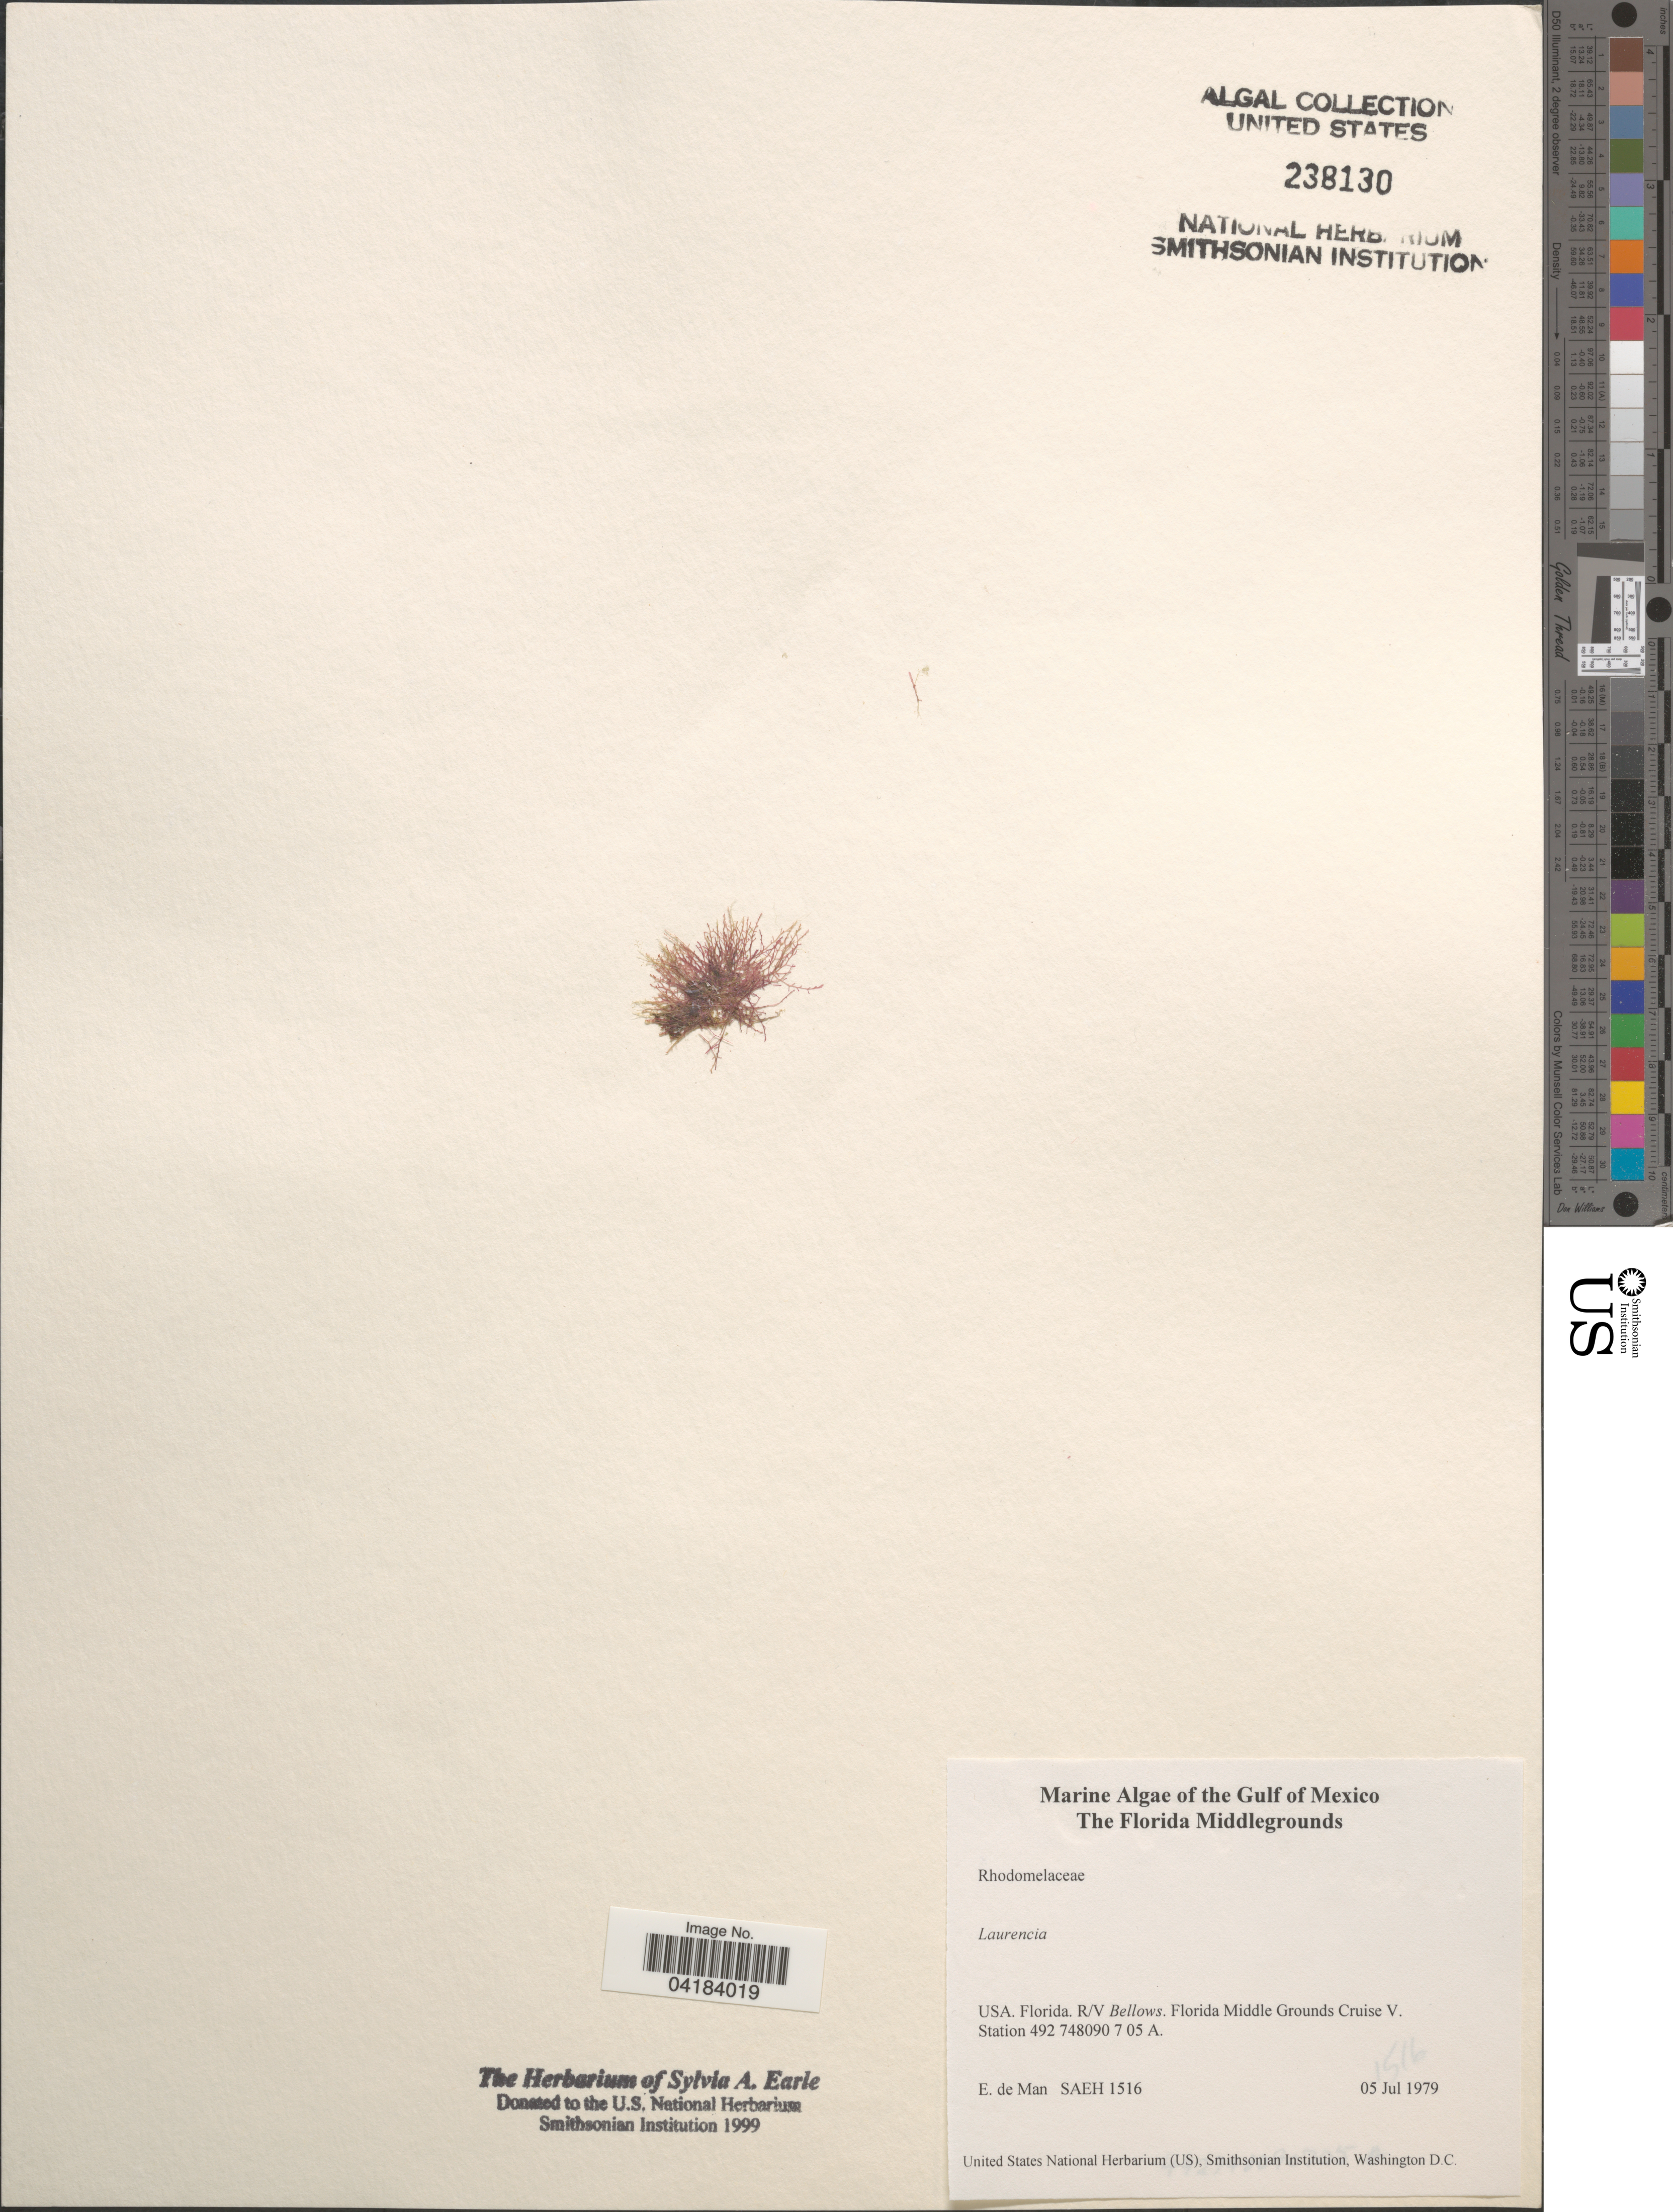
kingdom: Plantae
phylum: Rhodophyta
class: Florideophyceae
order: Ceramiales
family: Rhodomelaceae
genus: Laurencia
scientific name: Laurencia sp.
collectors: E. de Man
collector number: SAEH1516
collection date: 1979-07-05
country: United States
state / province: Florida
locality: The Gulf of Mexico. The Florida Middlegrounds. R/V Bellows. Florida Middle Grounds Cruise V. Station 492 748090 7 05 A.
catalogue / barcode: US 238130